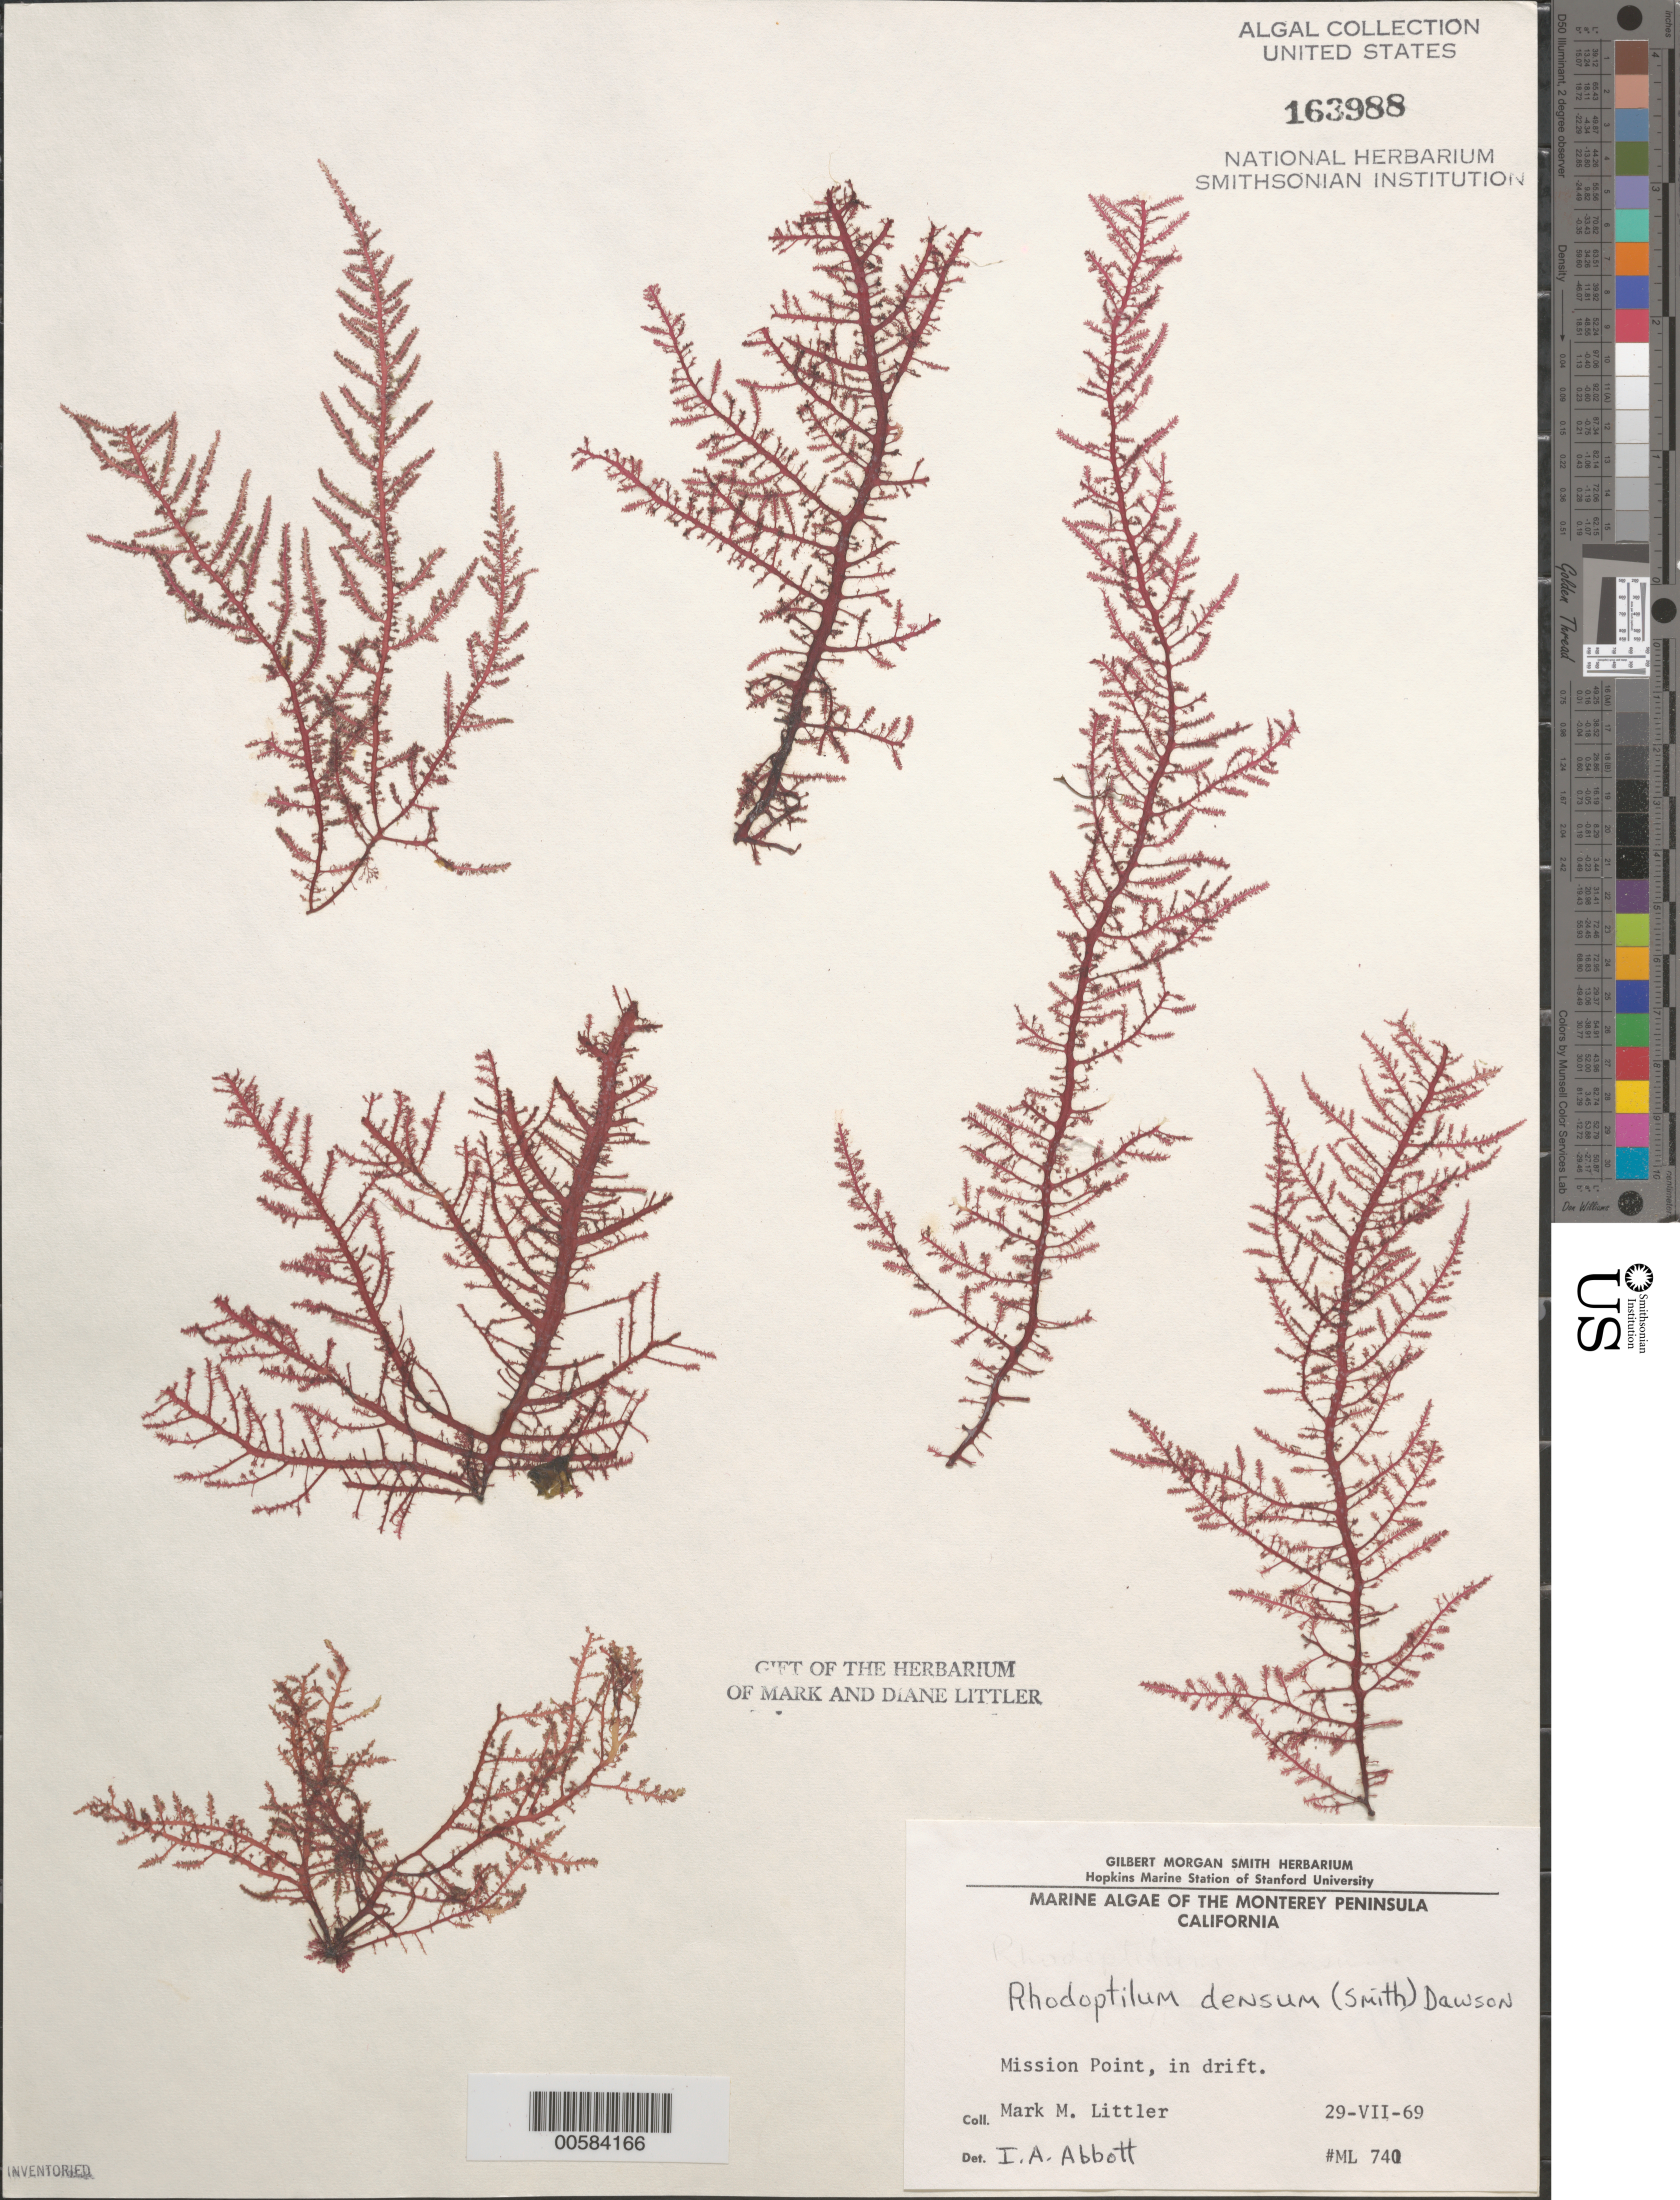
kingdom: Plantae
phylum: Rhodophyta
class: Florideophyceae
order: Ceramiales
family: Dasyaceae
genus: Rhodoptilum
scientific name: Rhodoptilum plumosum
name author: (Harv. & Bail.) Kylin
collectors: M. M. Littler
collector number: ML 740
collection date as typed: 29 Jul 1969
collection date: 1969-07-29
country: United States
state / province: California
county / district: Monterey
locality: Mission Point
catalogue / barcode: US 163988